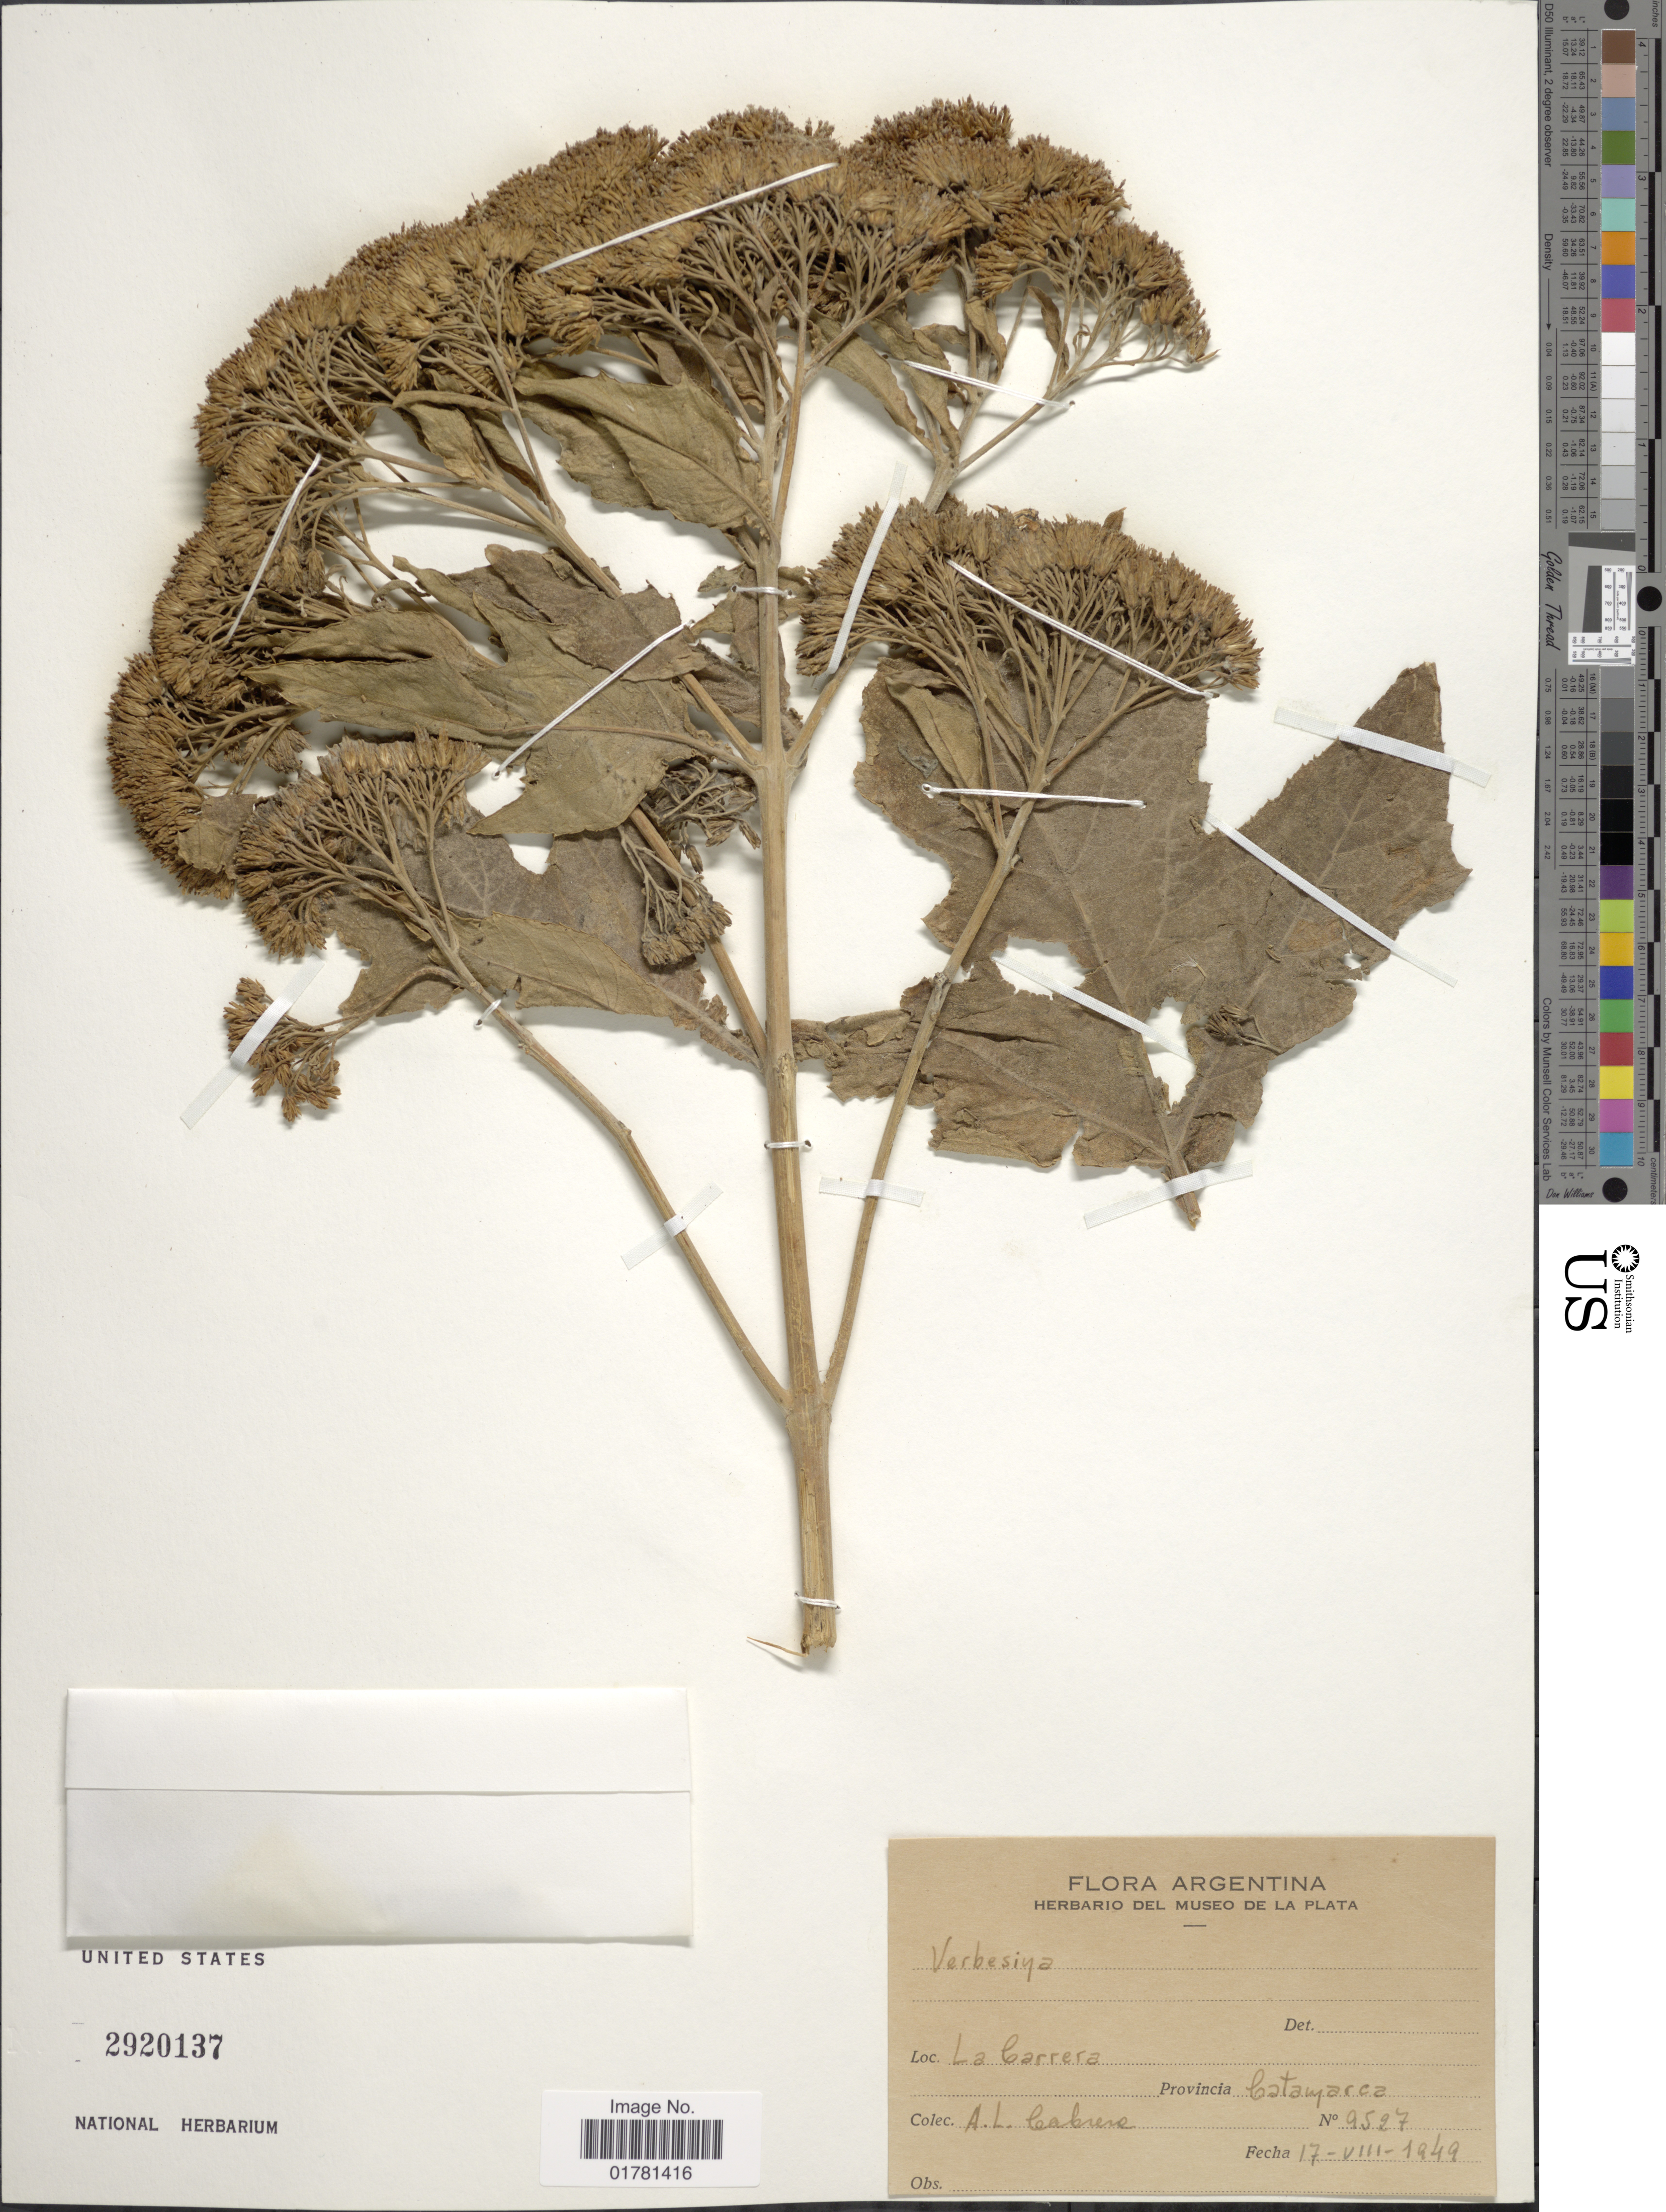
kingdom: Plantae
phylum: Tracheophyta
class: Magnoliopsida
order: Asterales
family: Asteraceae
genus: Verbesina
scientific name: Verbesina suncho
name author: (Griseb.) S.F. Blake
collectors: A. L. Cabrera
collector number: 9527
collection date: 1949-08-17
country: Argentina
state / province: Catamarca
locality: La Carrera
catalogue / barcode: US 2920137